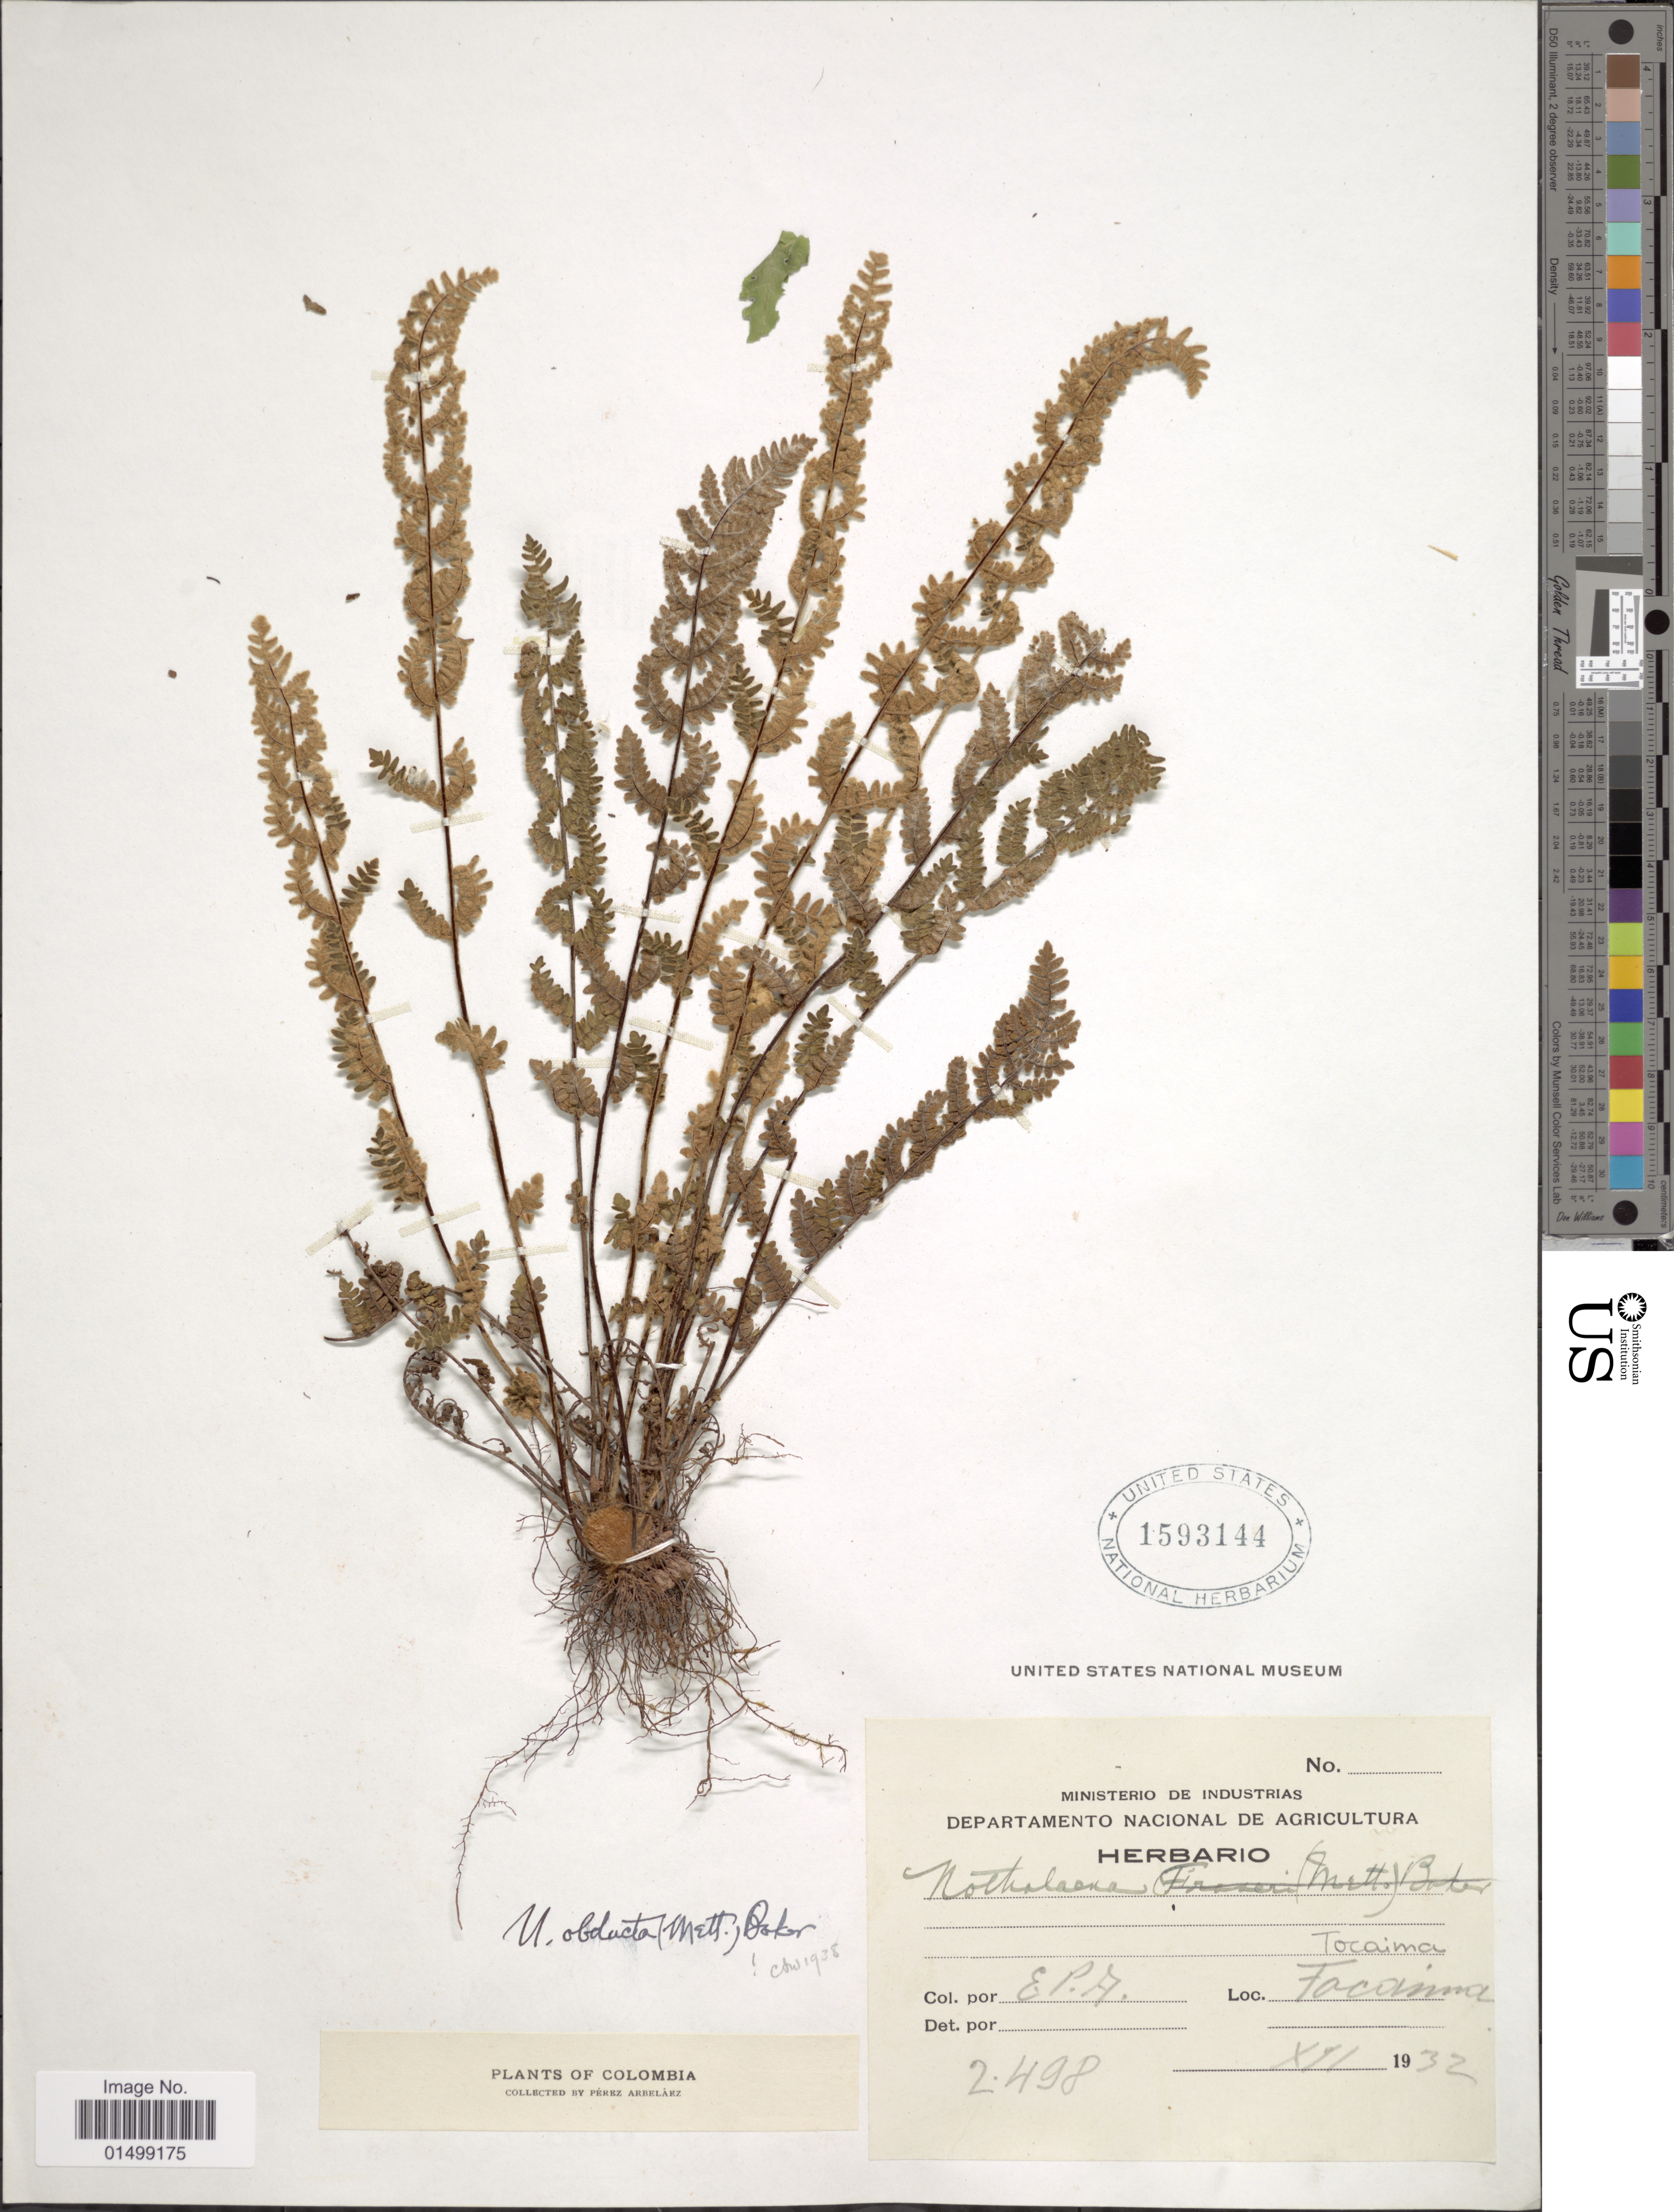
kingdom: Plantae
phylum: Tracheophyta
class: Polypodiopsida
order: Polypodiales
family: Pteridaceae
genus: Cheilanthes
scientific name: Cheilanthes obducta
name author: (Mett.) Baker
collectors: E. P. Arbelaez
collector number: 2498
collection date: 1932-12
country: Colombia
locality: Tocaima.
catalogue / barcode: US 1593144